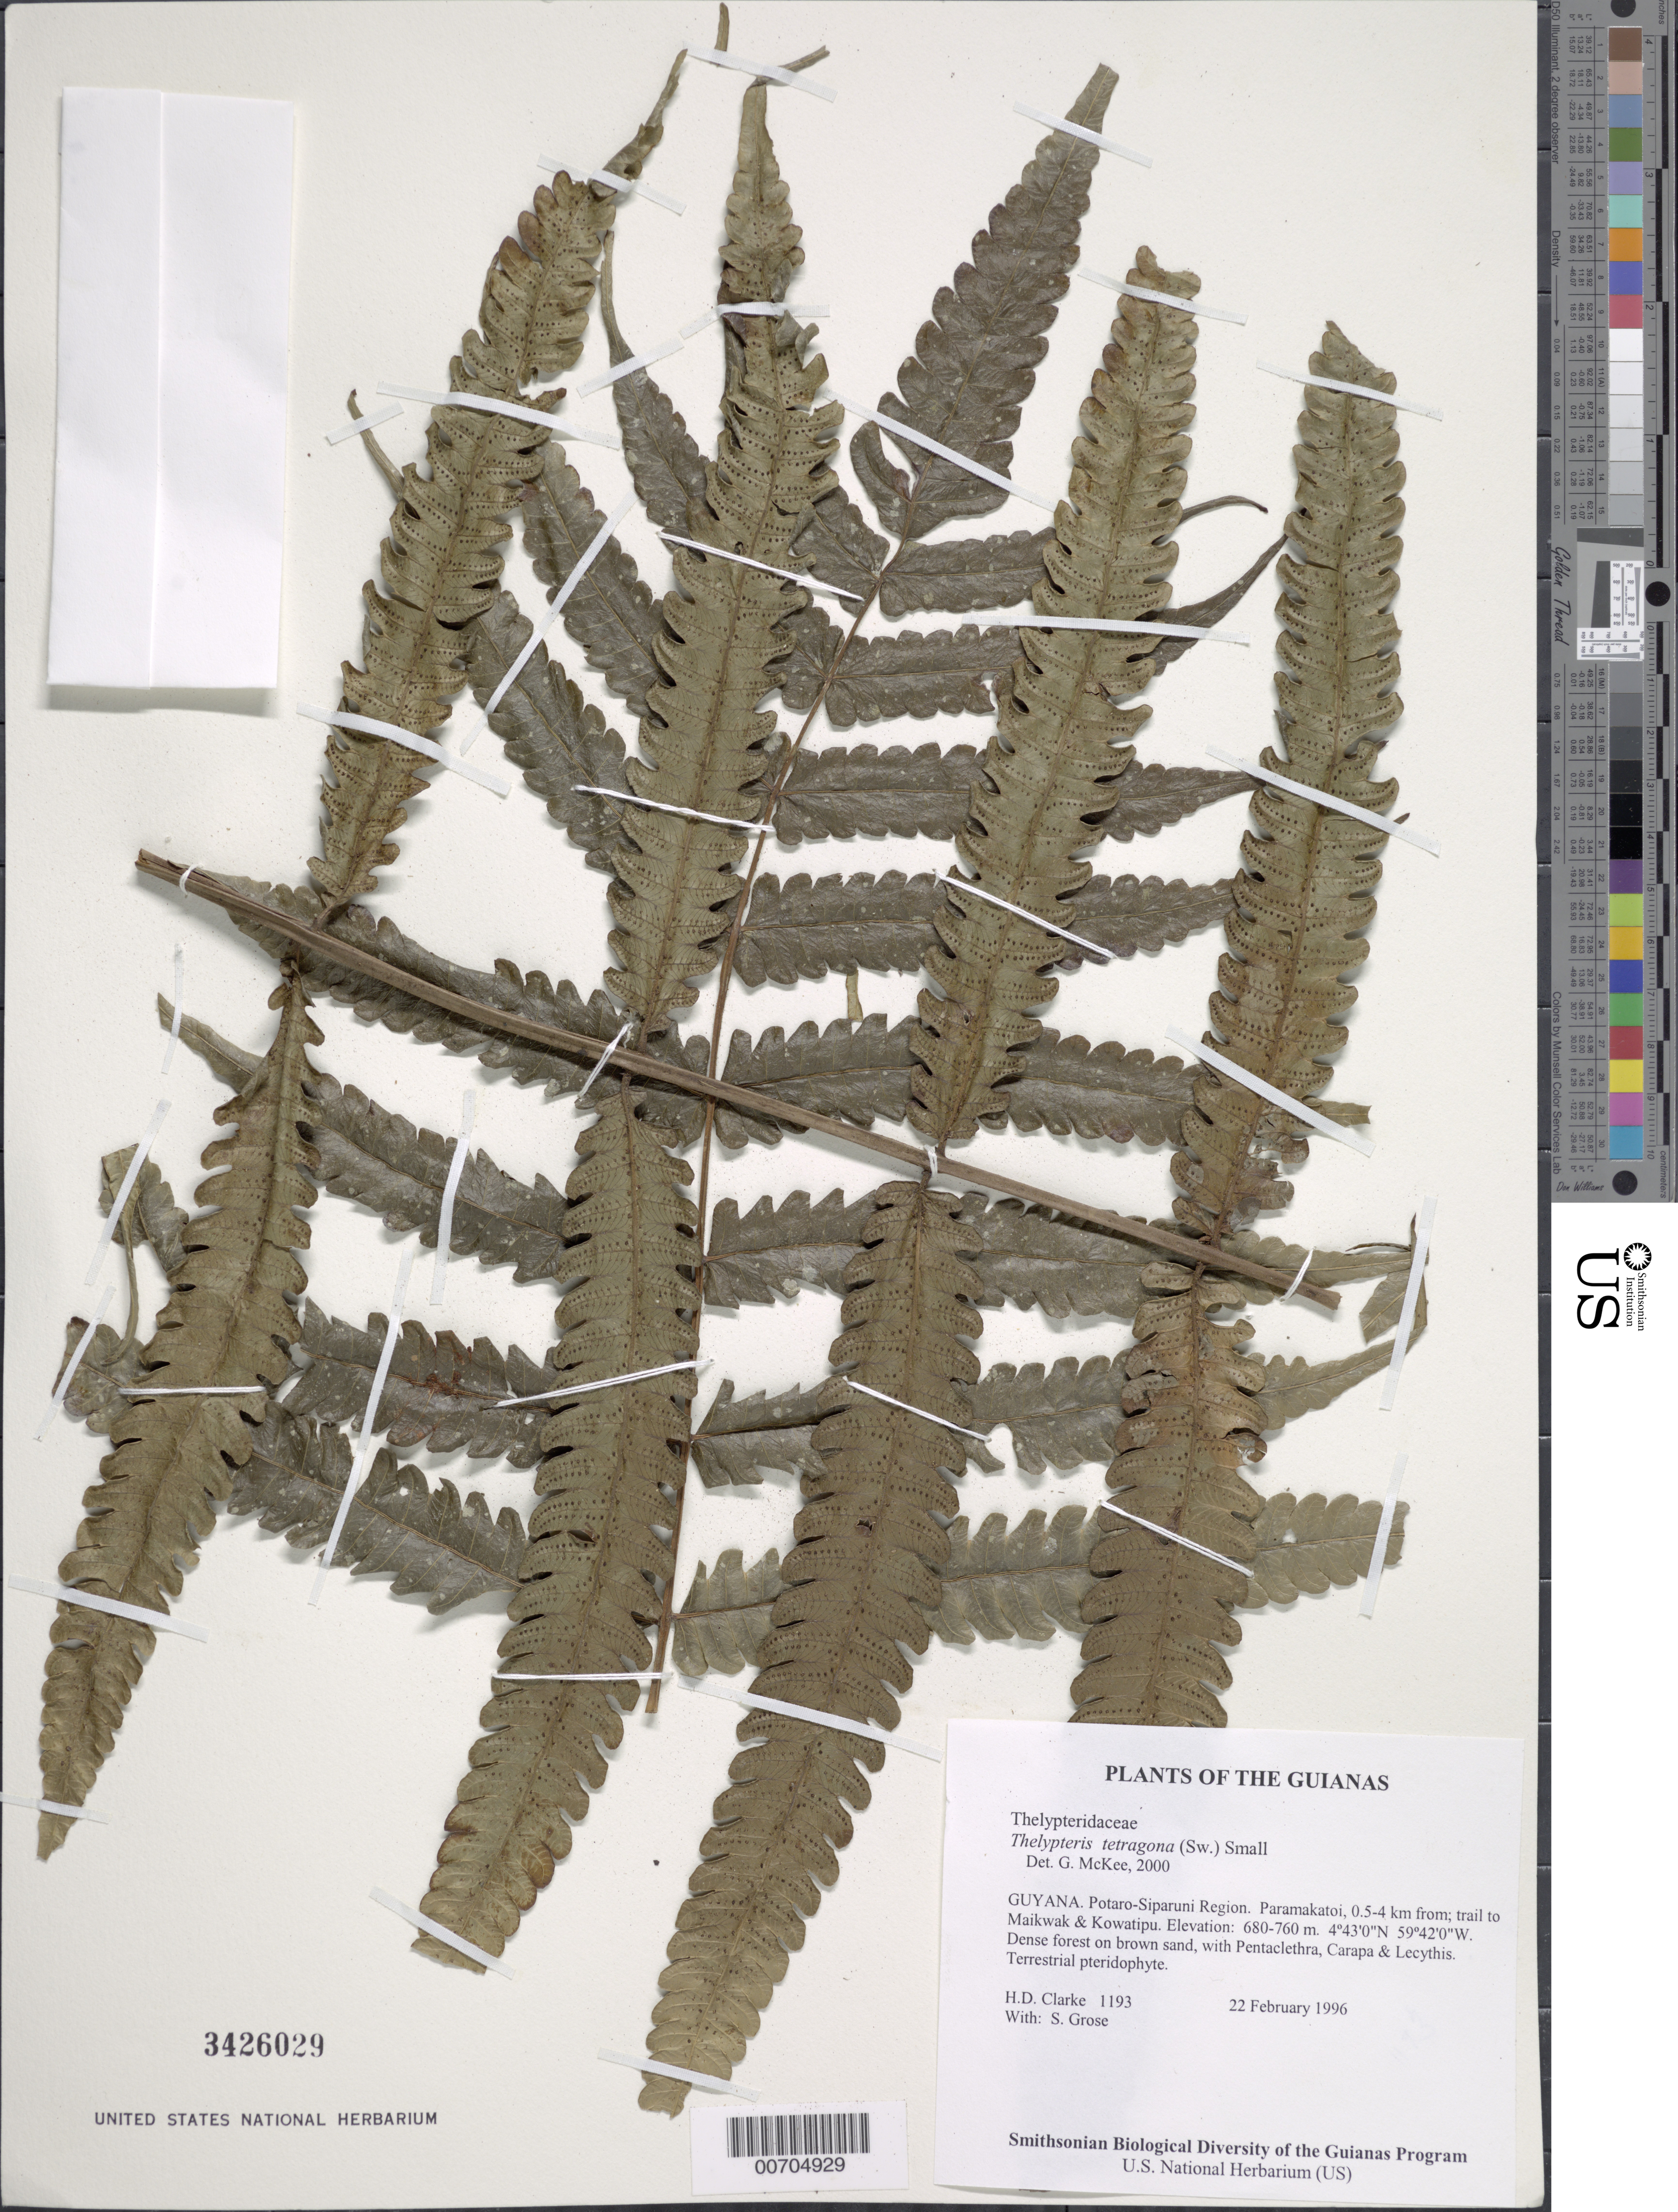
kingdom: Plantae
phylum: Tracheophyta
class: Polypodiopsida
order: Polypodiales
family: Thelypteridaceae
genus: Goniopteris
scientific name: Goniopteris tetragona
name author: (C. Presl) Sw.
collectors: H. D. Clarke & S. Grose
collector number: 1193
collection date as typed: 22 February 1996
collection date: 1996-02-22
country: Guyana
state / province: Potaro-Siparuni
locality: Paramakatoi, 0.5-4 km from; trail to Maikwak & Kowatipu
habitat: Dense forest on brown sand, with Pentaclethra, Carapa & Lecythis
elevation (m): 680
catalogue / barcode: US 3426029